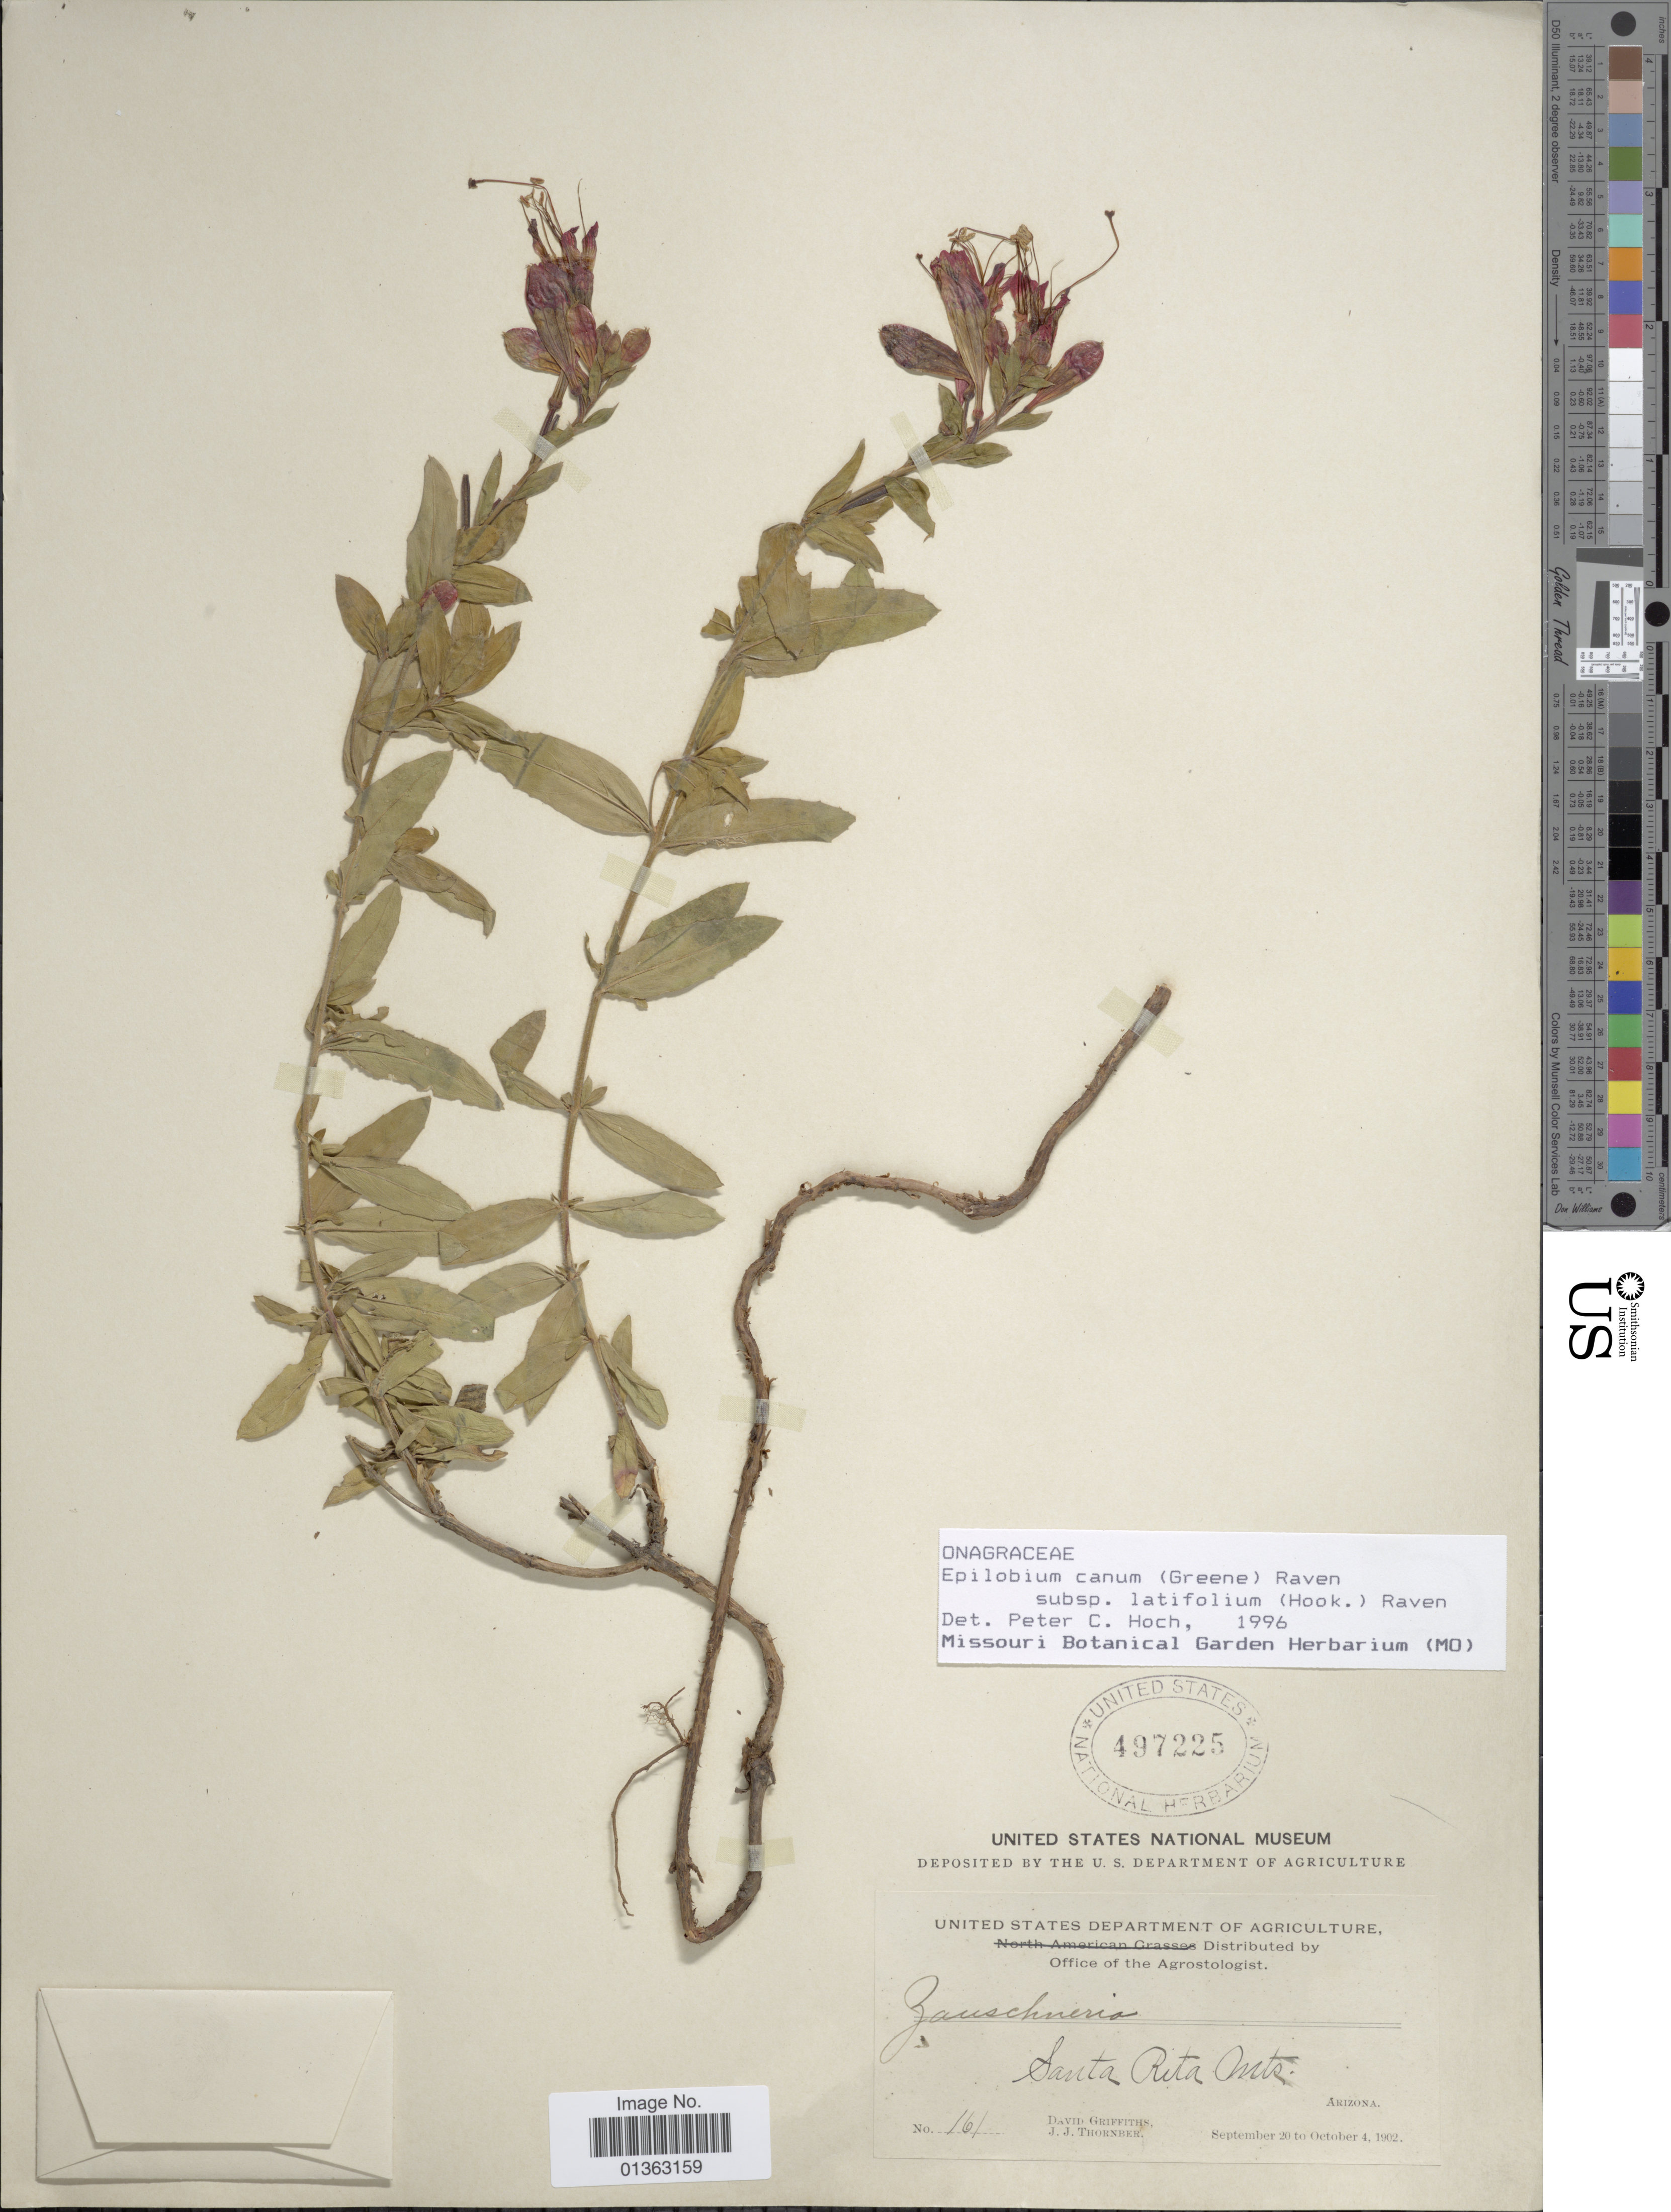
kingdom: Plantae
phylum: Tracheophyta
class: Magnoliopsida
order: Myrtales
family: Onagraceae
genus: Epilobium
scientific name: Epilobium canum subsp. latifolium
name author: (Hook.) P.H. Raven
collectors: D. Griffiths & J. Thornber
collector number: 161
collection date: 1902-09-20/1902-10-04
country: United States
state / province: Arizona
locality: Santa Rita Mts.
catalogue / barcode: US 497225